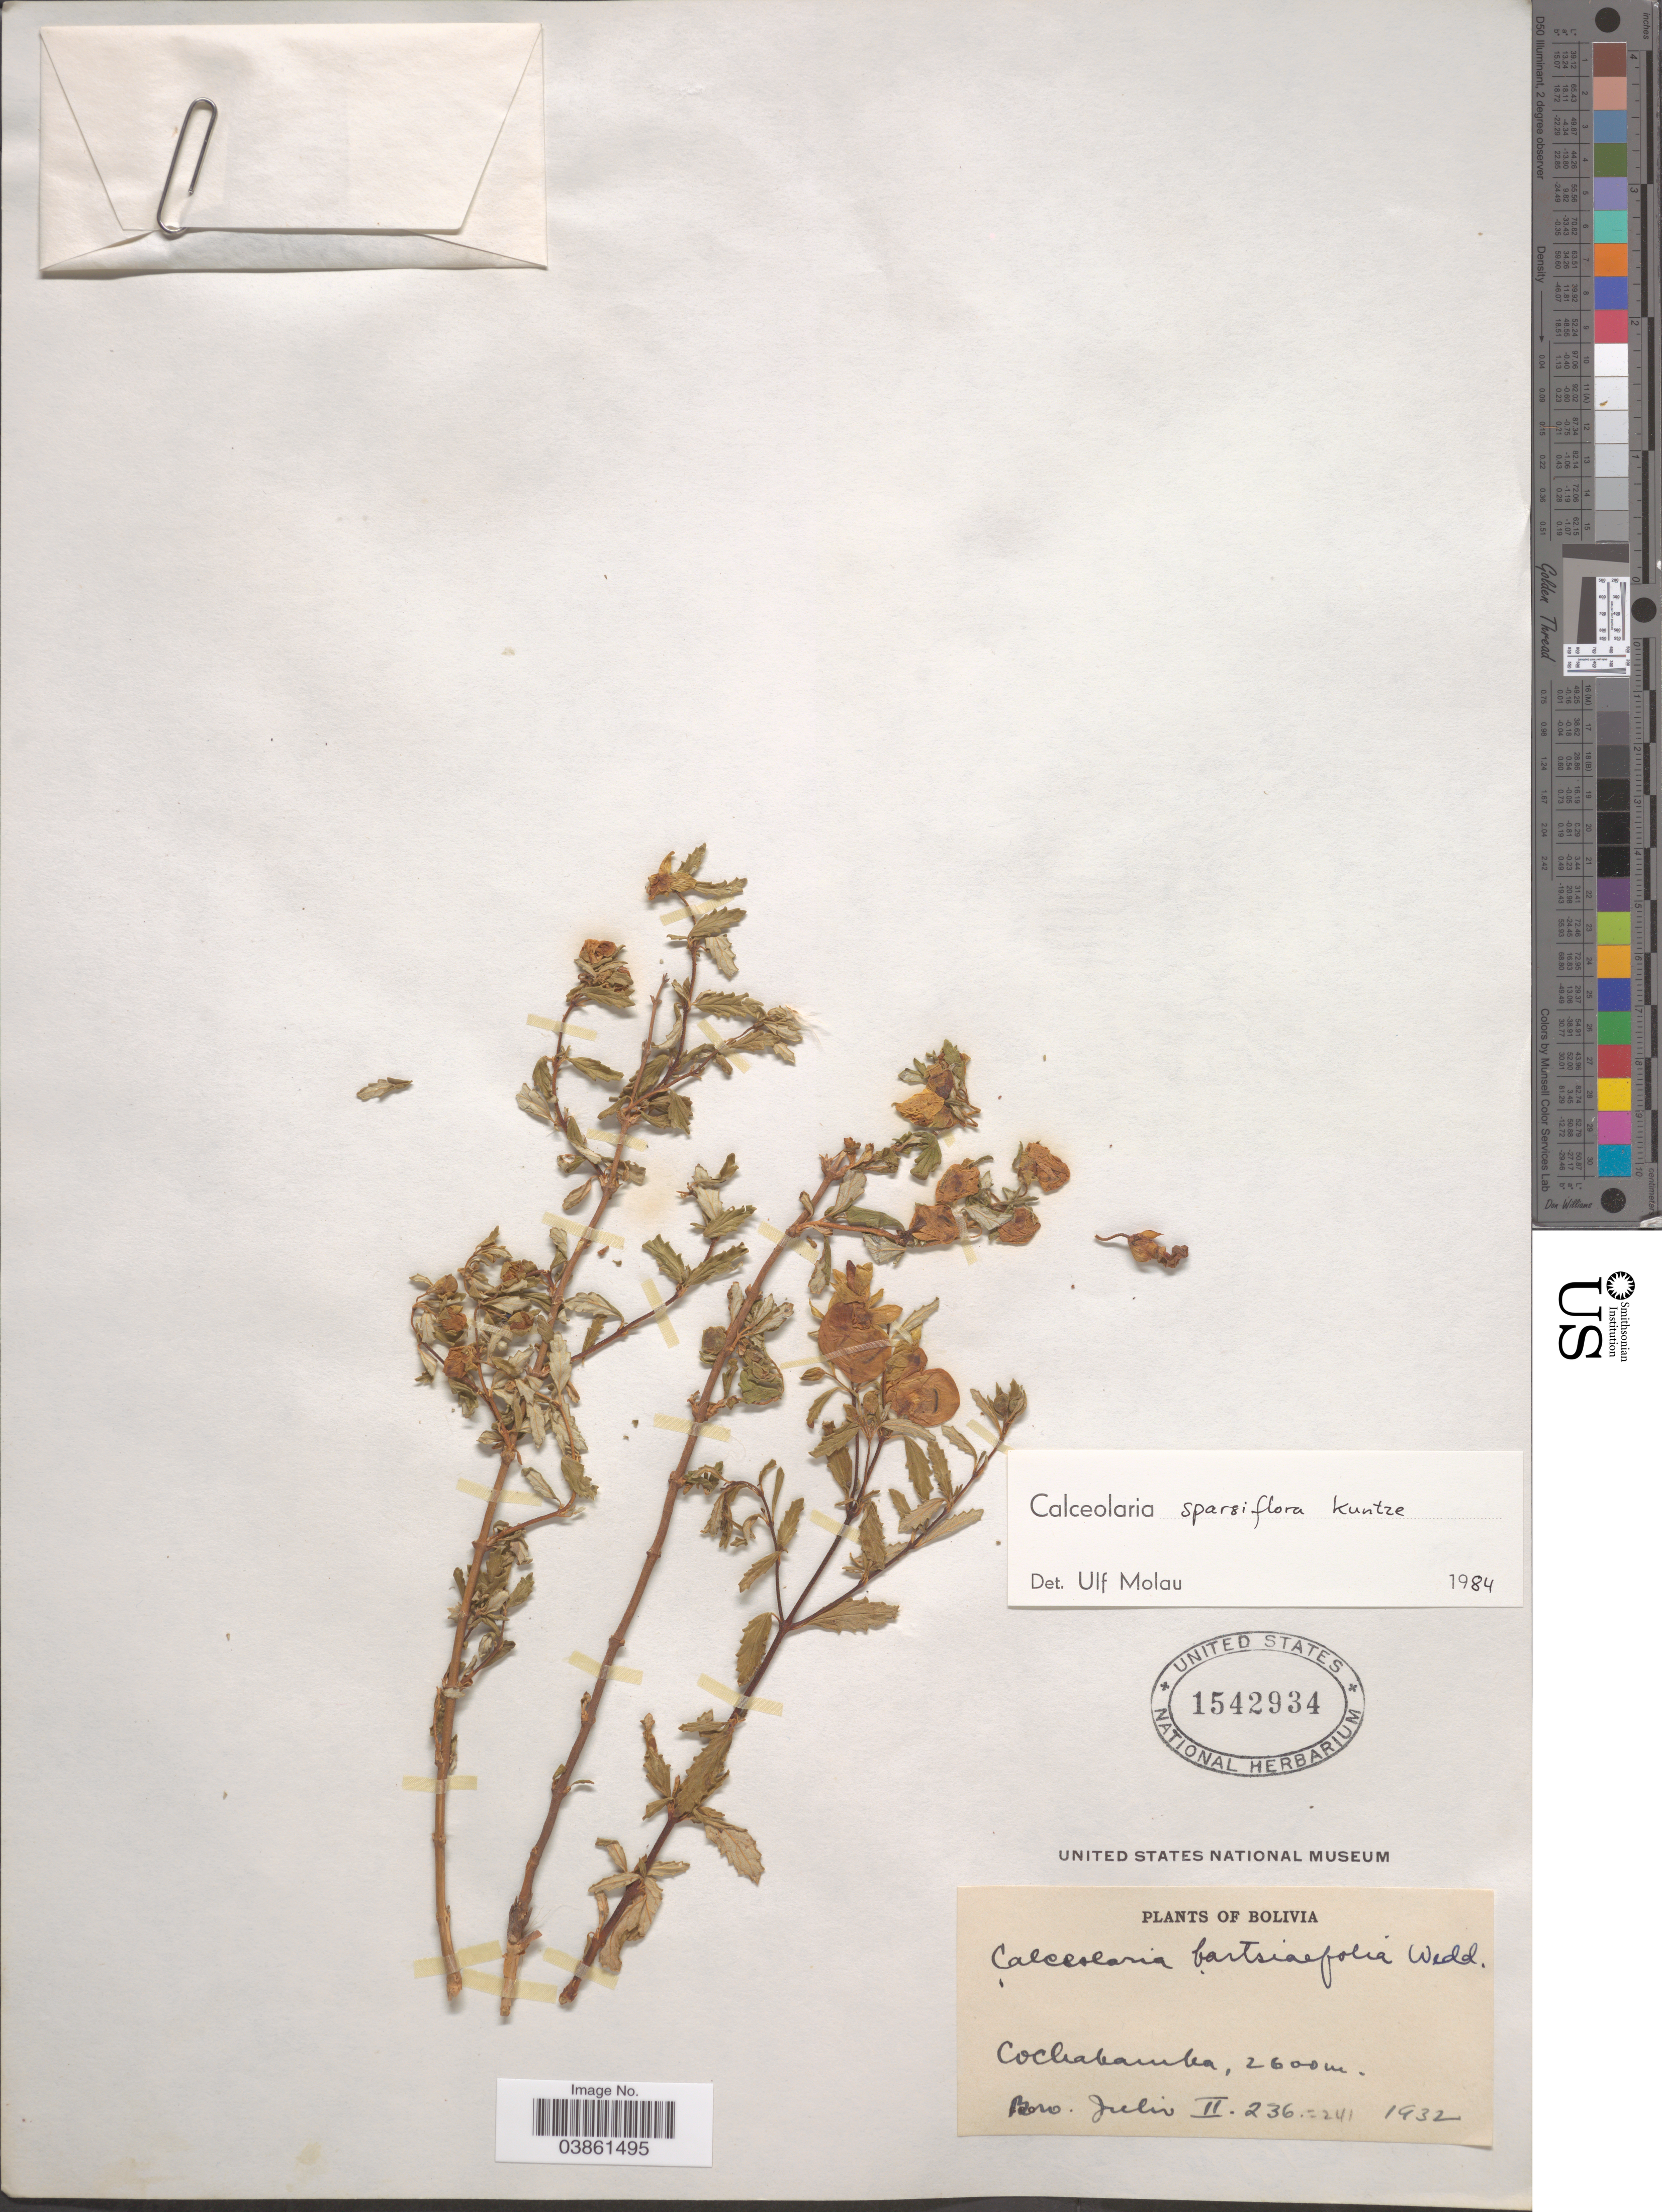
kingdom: Plantae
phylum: Tracheophyta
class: Magnoliopsida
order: Lamiales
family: Calceolariaceae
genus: Calceolaria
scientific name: Calceolaria sparsiflora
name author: Kuntze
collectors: Bro. Julio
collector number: II.236=241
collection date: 1932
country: Bolivia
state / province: Cochabamba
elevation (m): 2600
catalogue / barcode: US 1542934